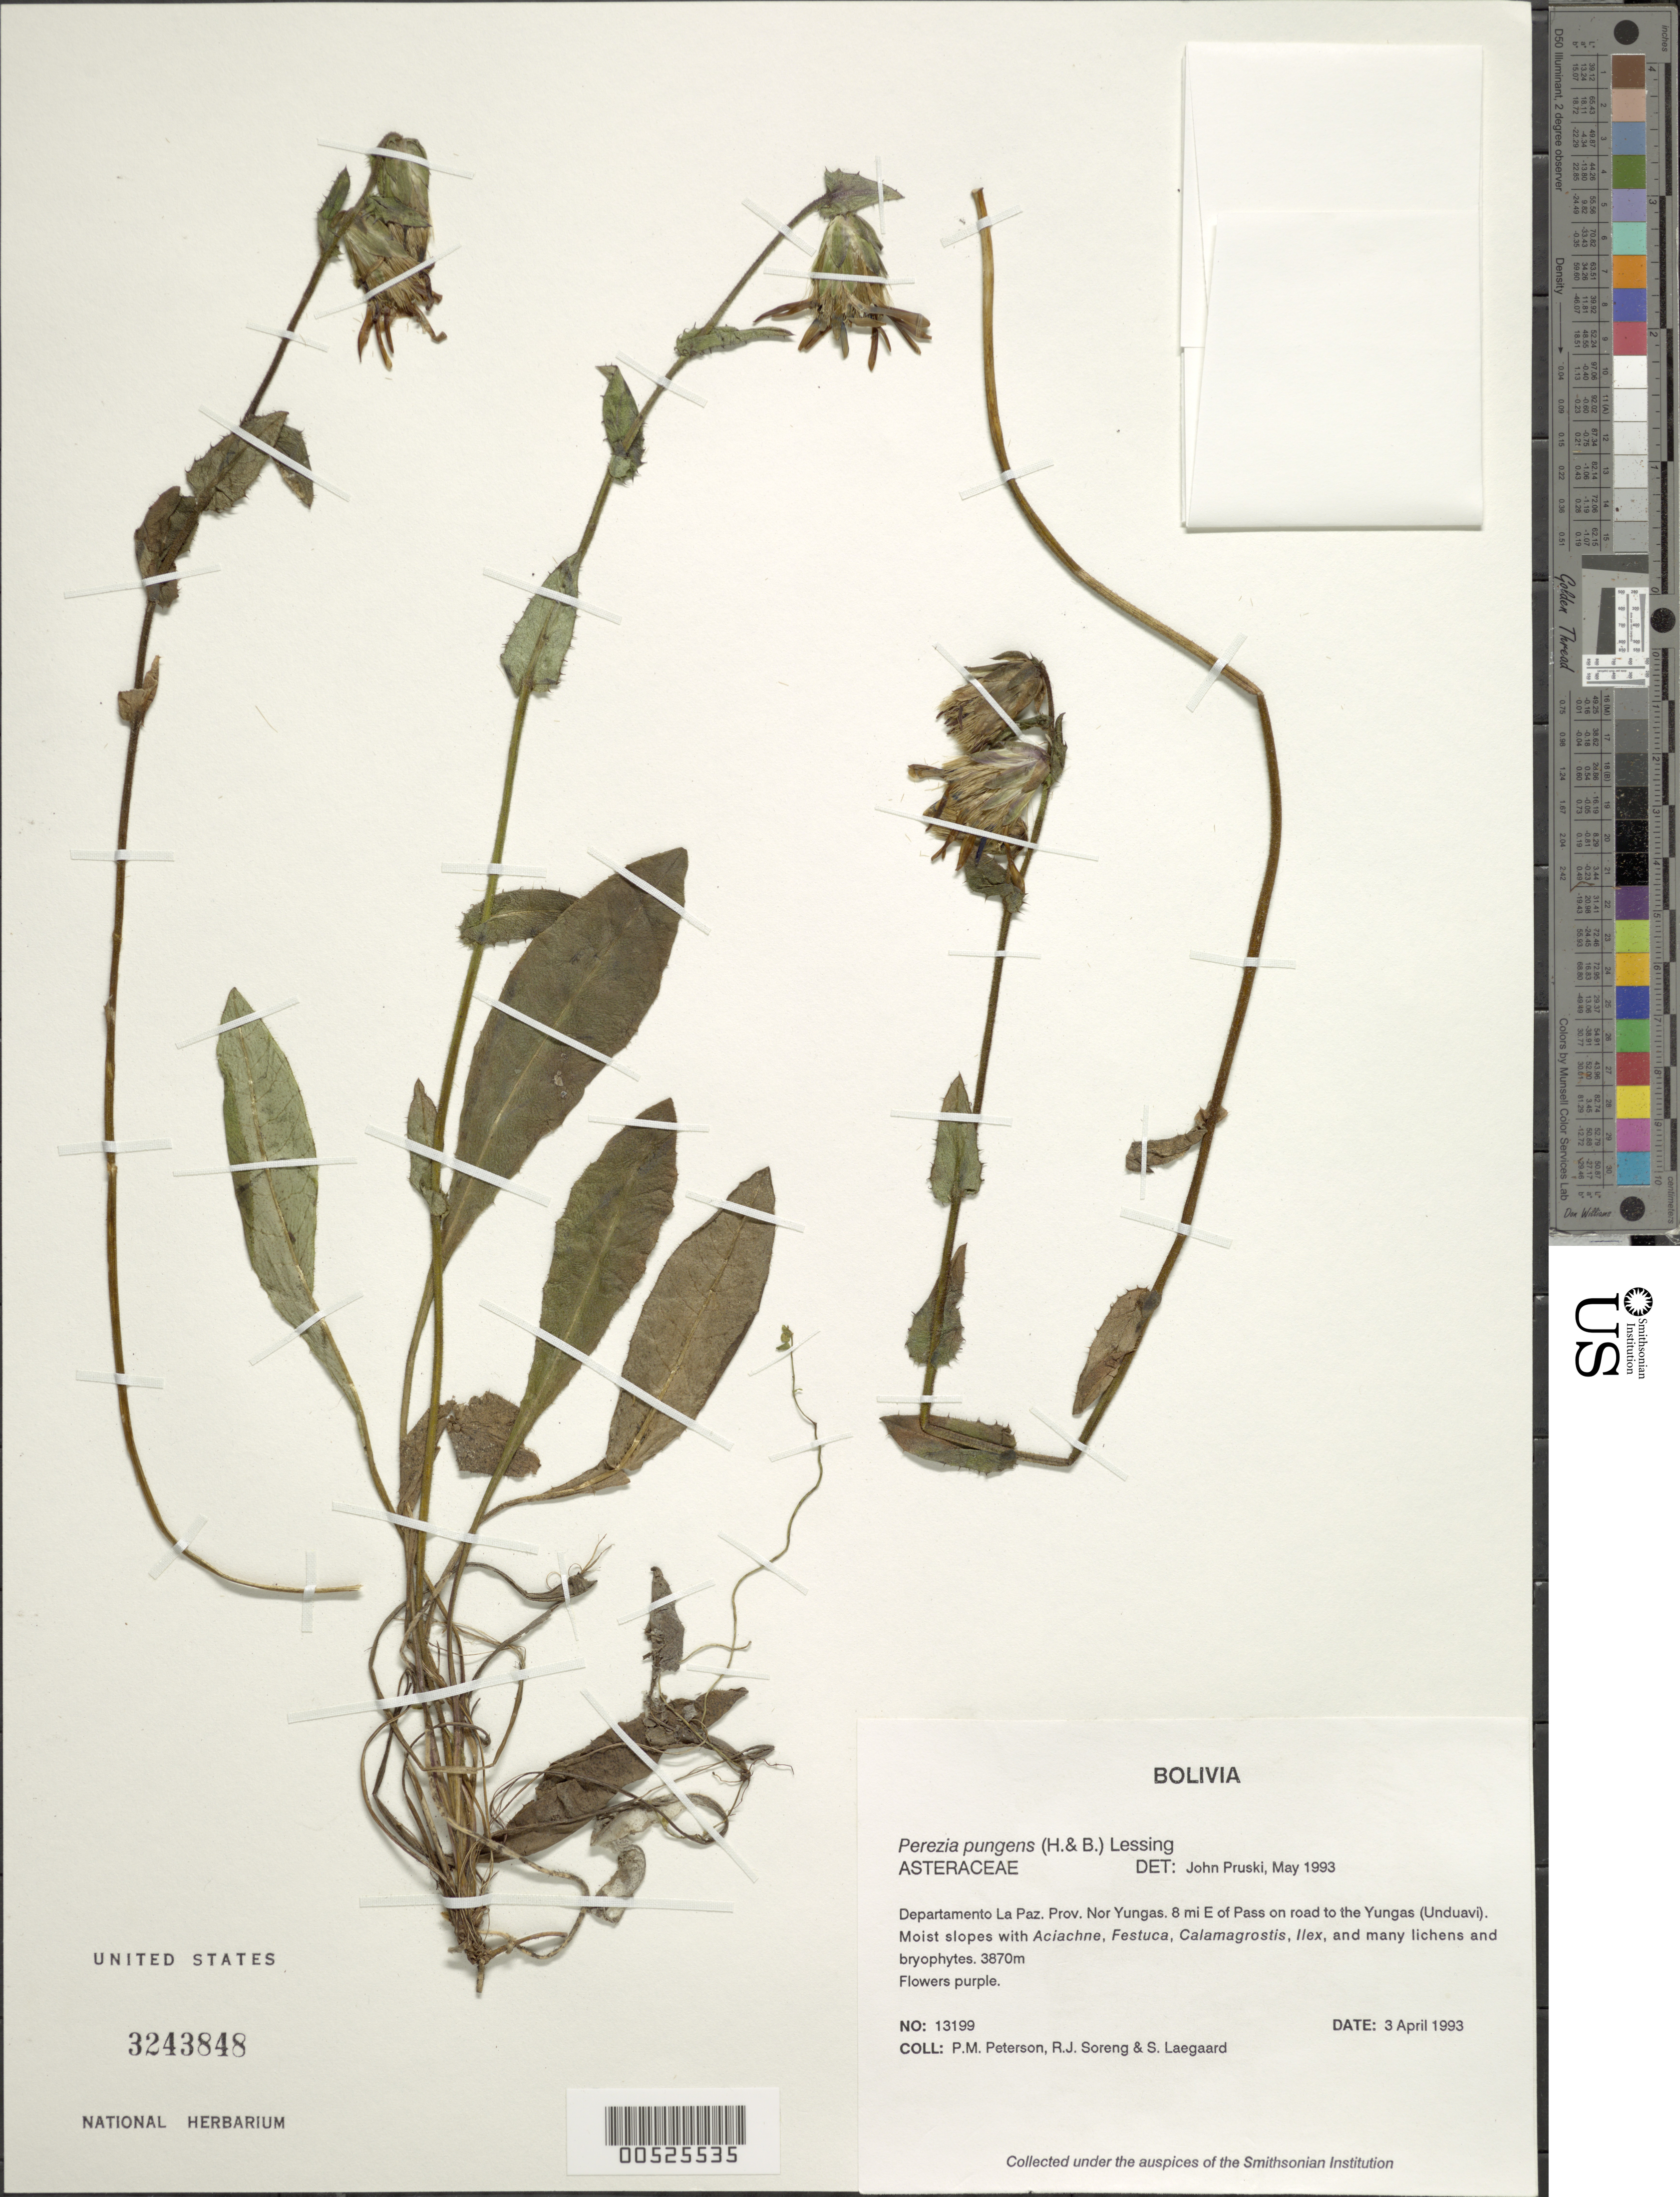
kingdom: Plantae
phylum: Tracheophyta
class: Magnoliopsida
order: Asterales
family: Asteraceae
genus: Perezia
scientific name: Perezia pungens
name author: (Humb. & Bonpl.) Less.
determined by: Pruski, J. F.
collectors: P. M. Peterson, R. J. Soreng & S. Lægaard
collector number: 13199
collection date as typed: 03 Apr 1993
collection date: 1993-04-03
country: Bolivia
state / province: La Paz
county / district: Nor Yungas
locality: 8 mi E of Pass on road to the Yungas (Unduavi).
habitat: Moist slopes with Aciachne, Festuca, Calamagrostis, Ilex, and many lichens and bryophytes.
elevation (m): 3870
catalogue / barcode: US 3243848